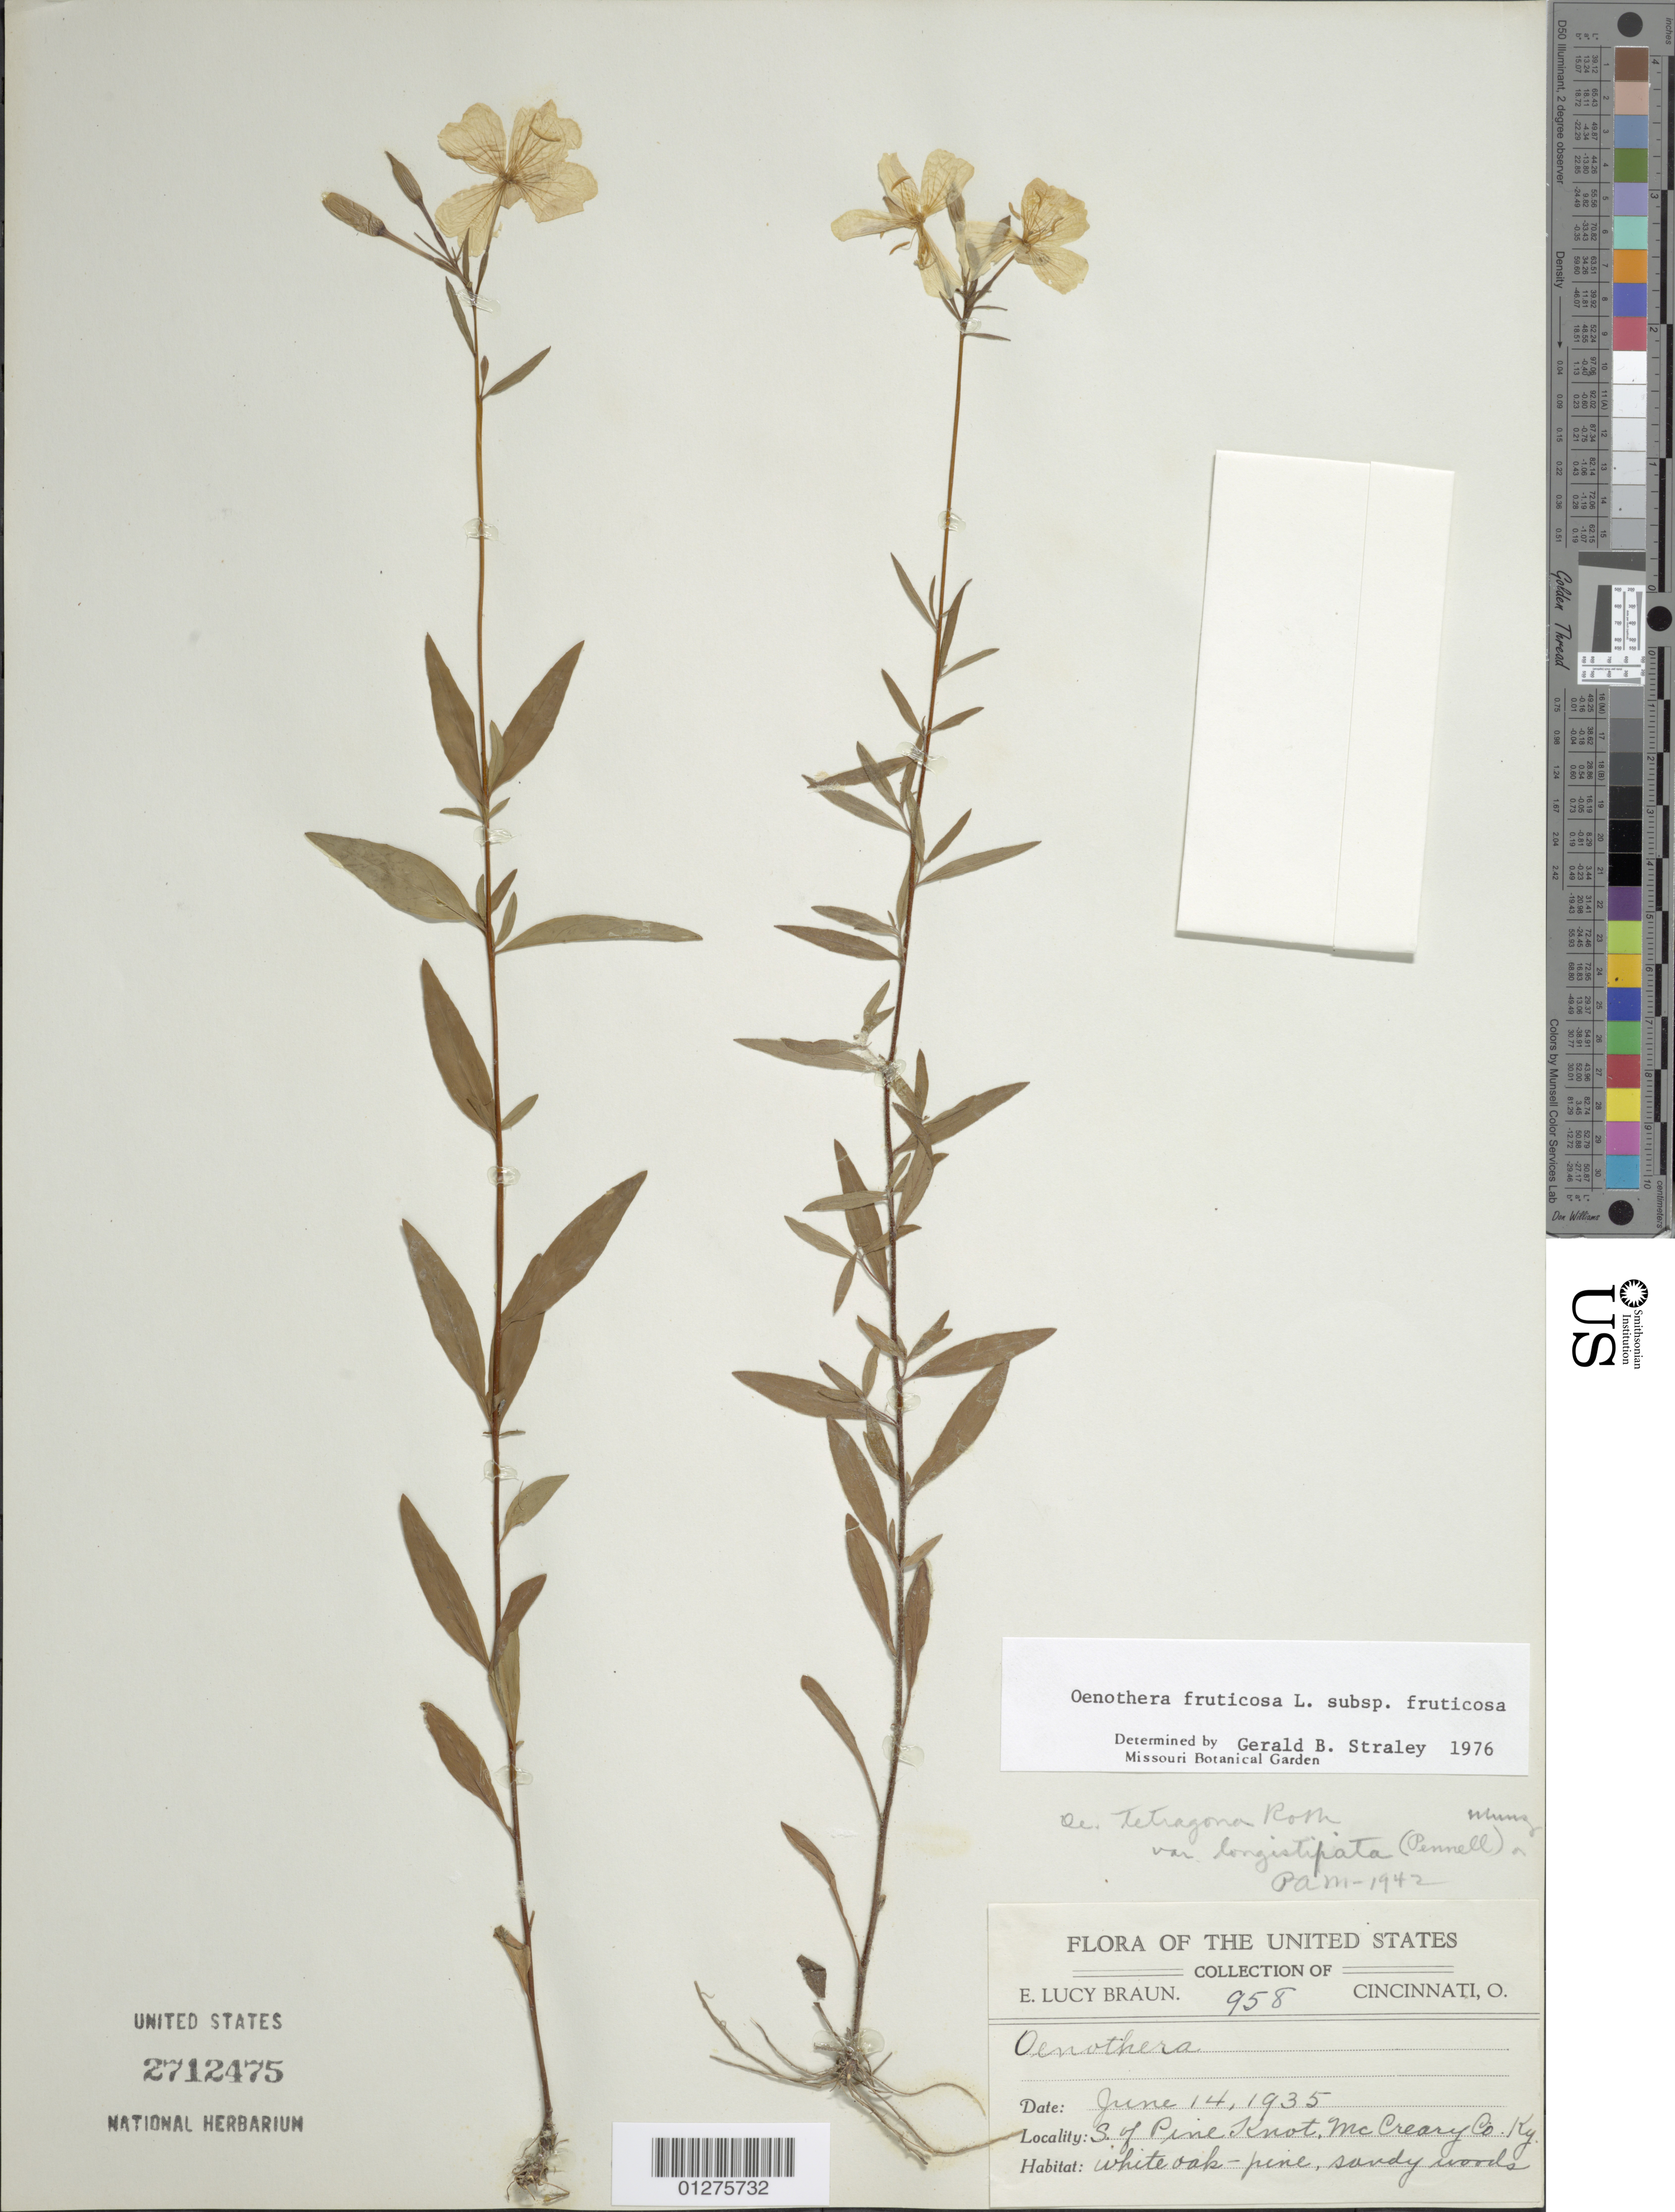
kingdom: Plantae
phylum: Tracheophyta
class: Magnoliopsida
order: Myrtales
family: Onagraceae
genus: Oenothera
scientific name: Oenothera fruticosa subsp. fruticosa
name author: L.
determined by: Straley, G. B.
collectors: E. L. Braun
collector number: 958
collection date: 1935-06-14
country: United States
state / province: Kentucky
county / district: McCreary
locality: South of Pine Knot, McCreary County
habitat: White-oak pine, sandy woods.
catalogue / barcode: US 2712475